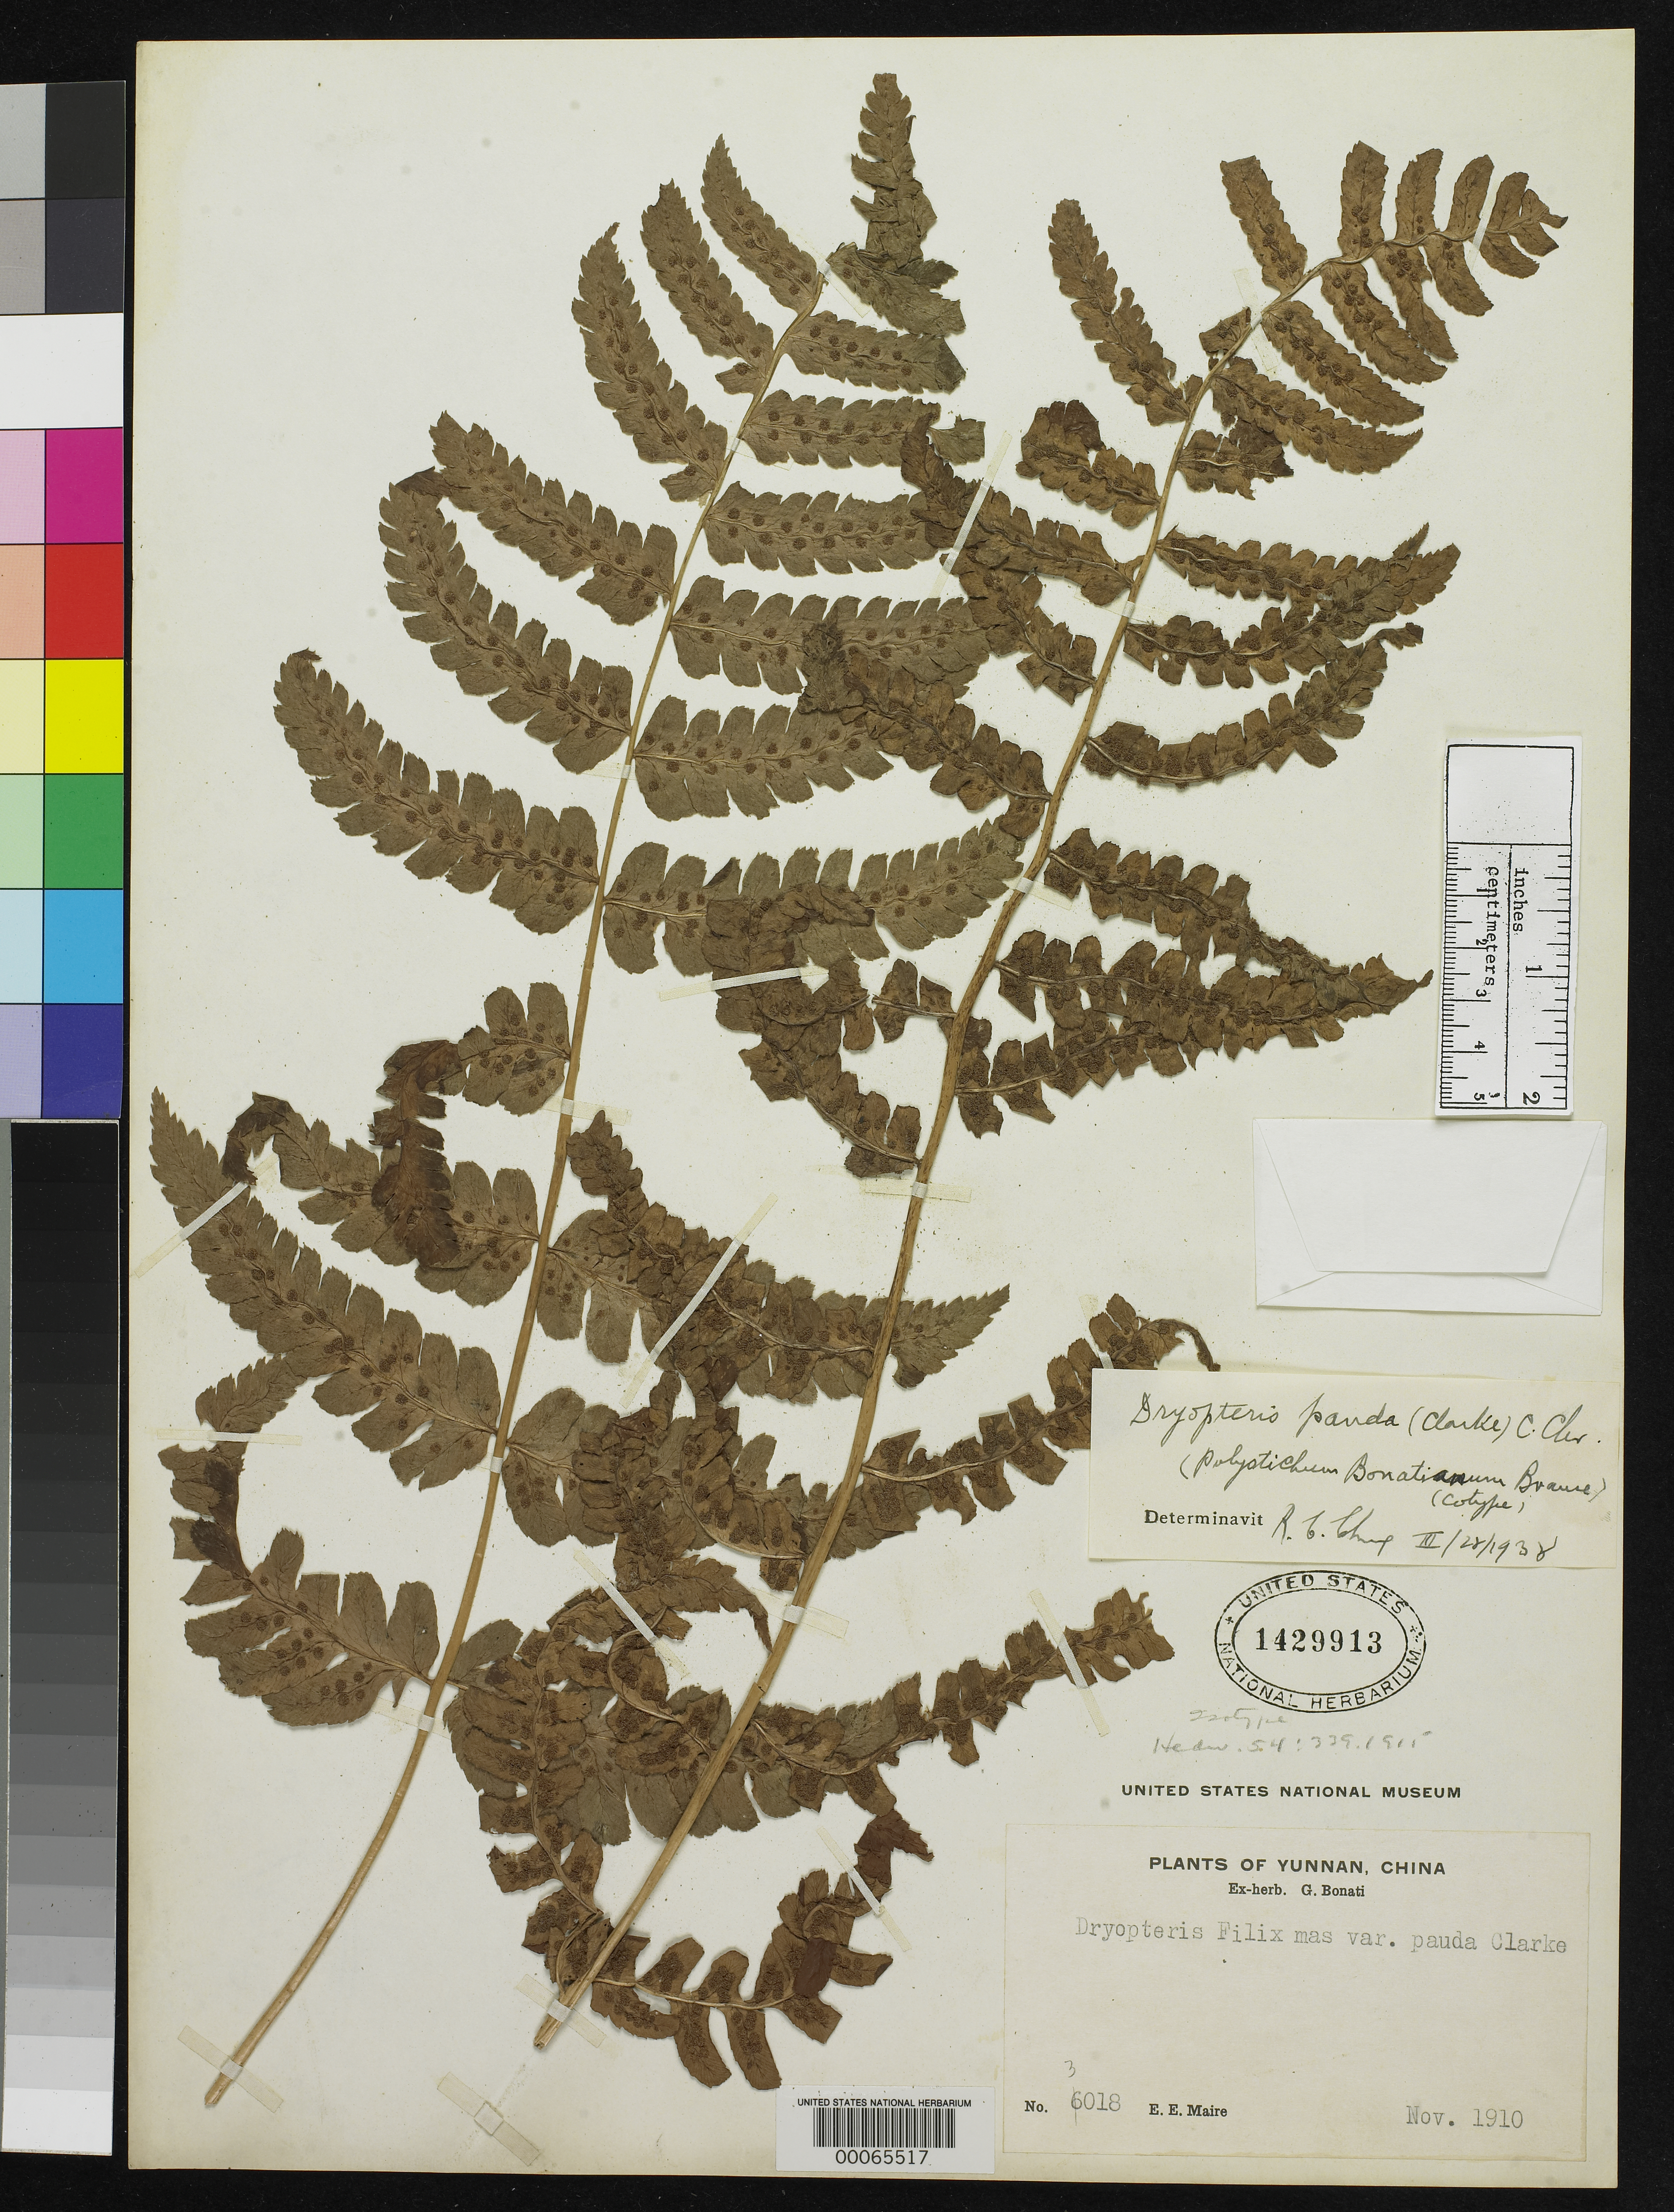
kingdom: Plantae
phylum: Tracheophyta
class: Polypodiopsida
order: Polypodiales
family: Dryopteridaceae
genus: Polystichum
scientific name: Polystichum bonatianum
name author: Brause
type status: Type Collection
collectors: E. E. Maire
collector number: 3018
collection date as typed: Sep 1920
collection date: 1920-09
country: China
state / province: Yunnan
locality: Song Schouan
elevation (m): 2500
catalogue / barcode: US 1429913